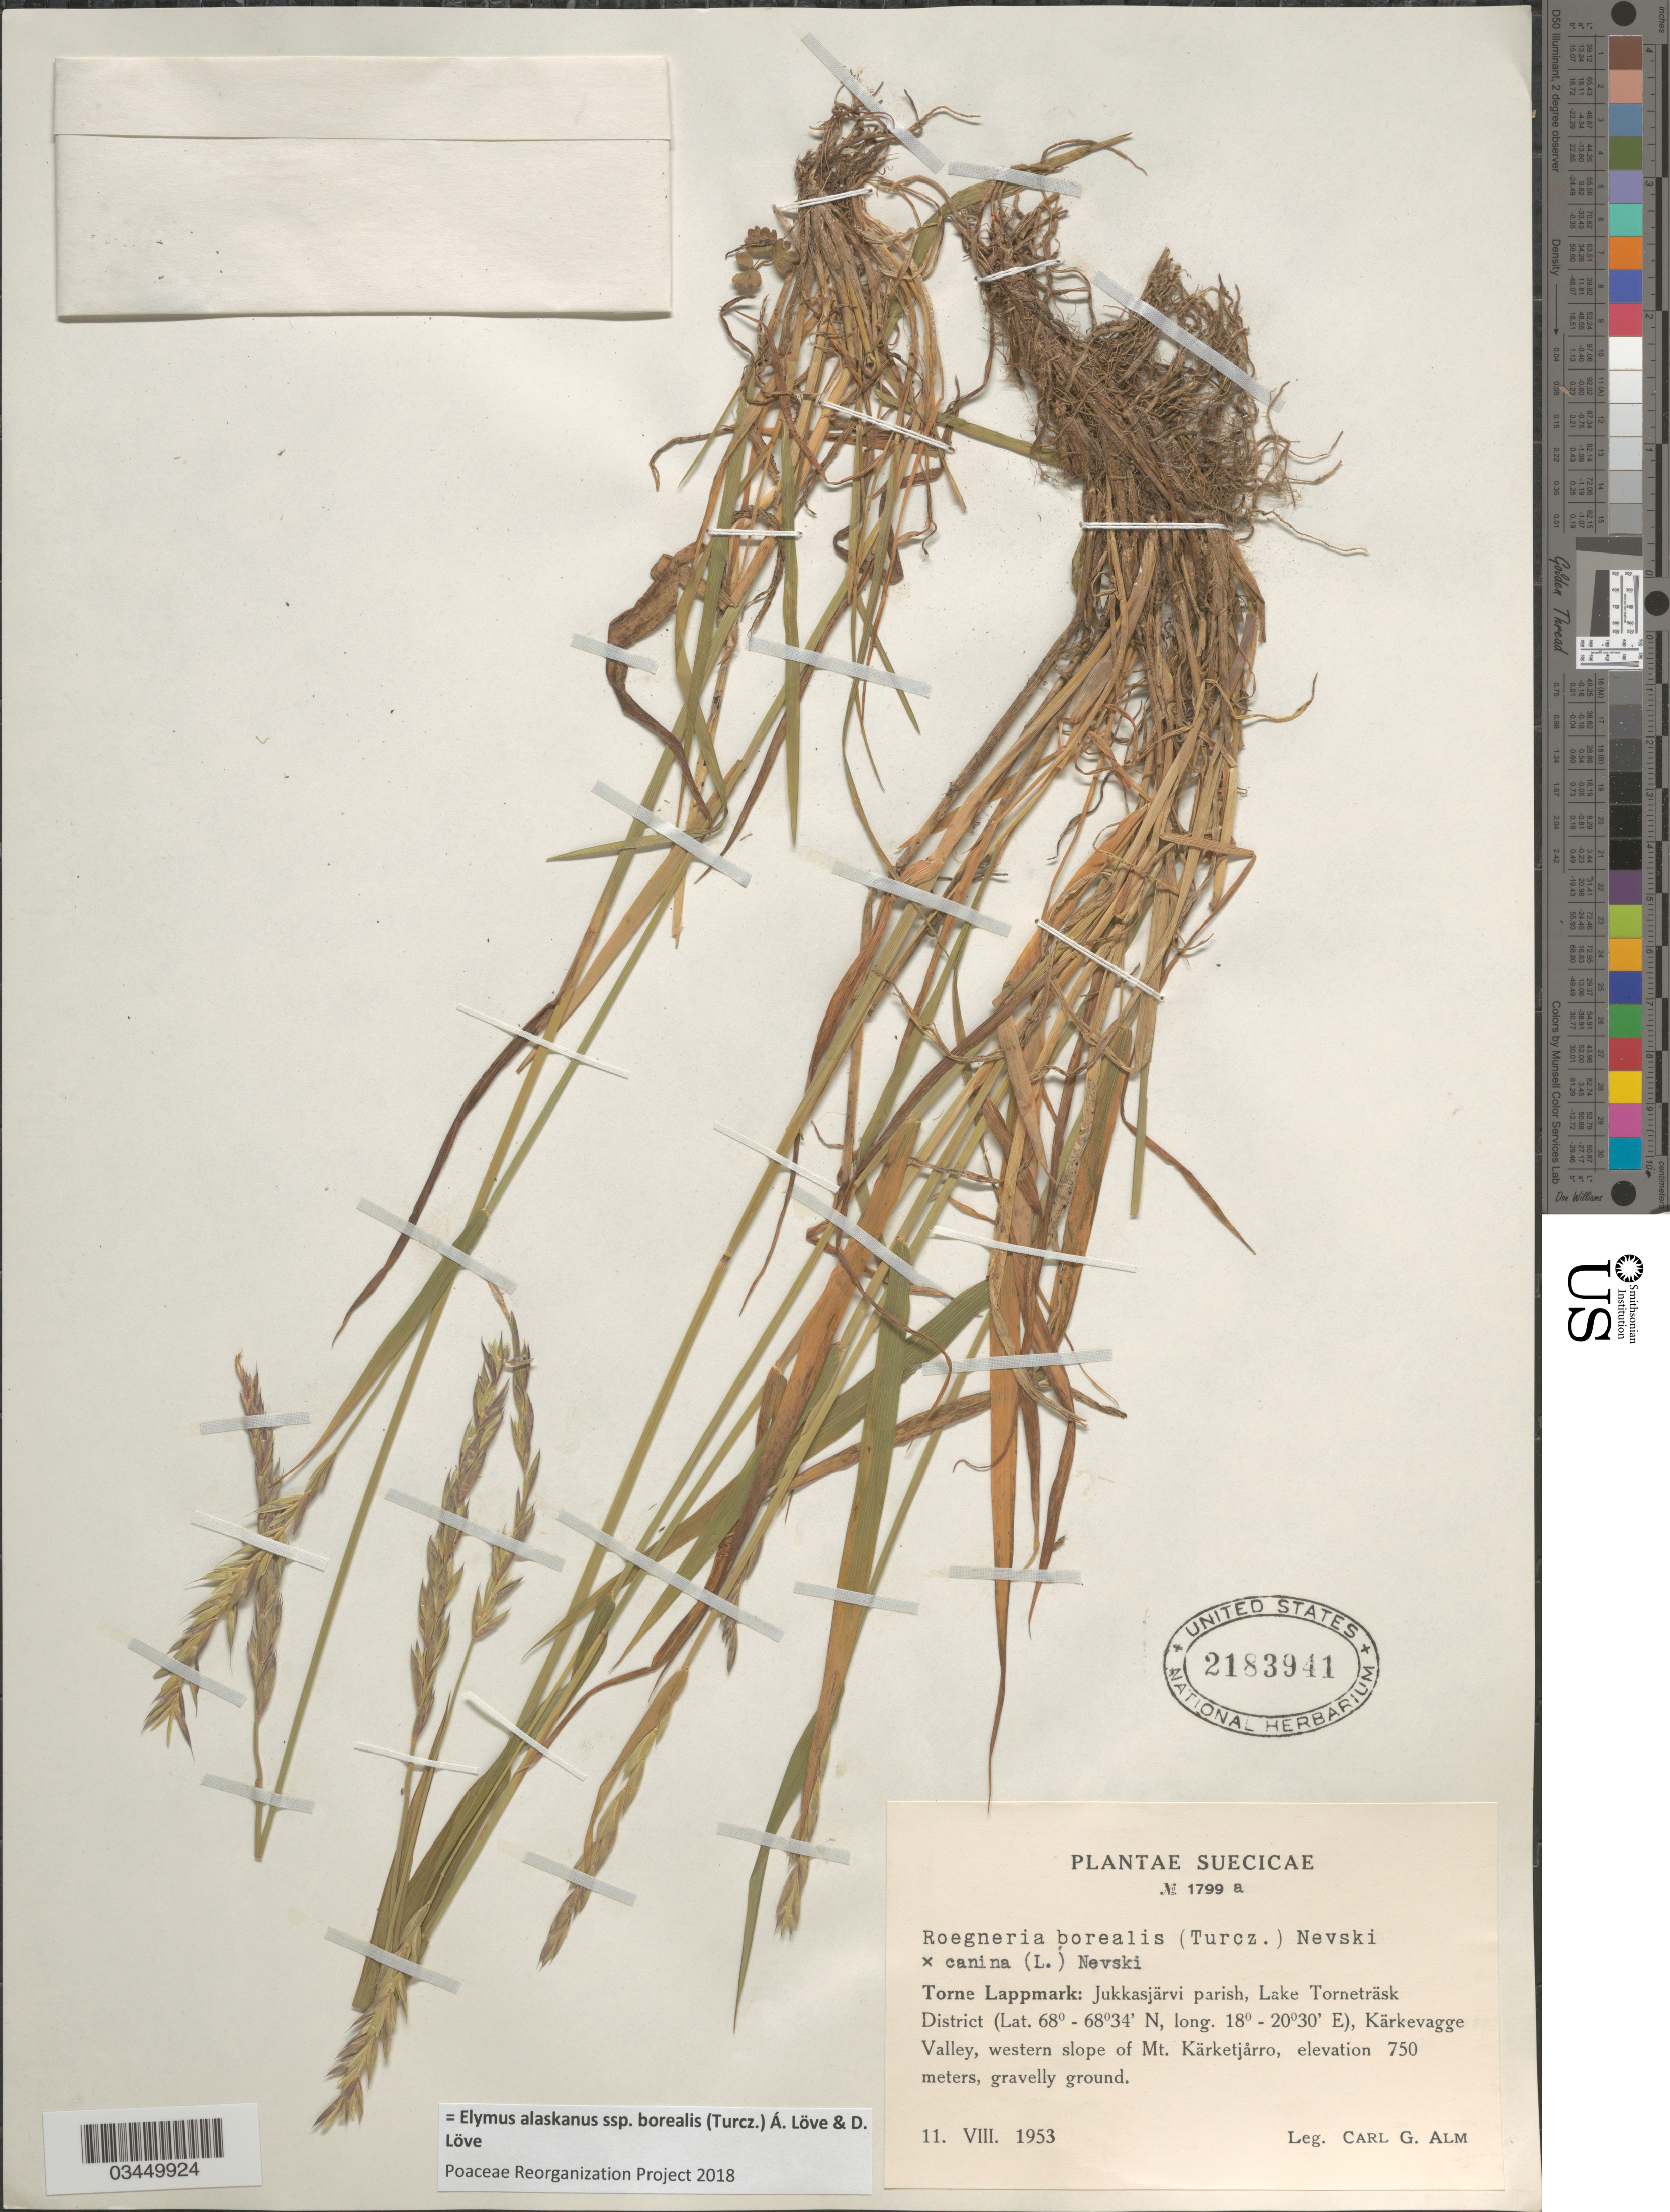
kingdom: Plantae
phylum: Tracheophyta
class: Liliopsida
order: Poales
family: Poaceae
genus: Elymus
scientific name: Elymus alaskanus subsp. borealis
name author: (Turcz.) Á. Löve & D. Löve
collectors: C. G. Alm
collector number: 1799a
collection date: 1953-08-11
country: Sweden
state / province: Norrbotten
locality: Suecicae. Torne Lappmark: Jukkasjärvi parish, Lake Torneträsk District, Kärkevagge Valley, western slope of Mt. Kärketjårro.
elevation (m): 750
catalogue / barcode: US 2183941